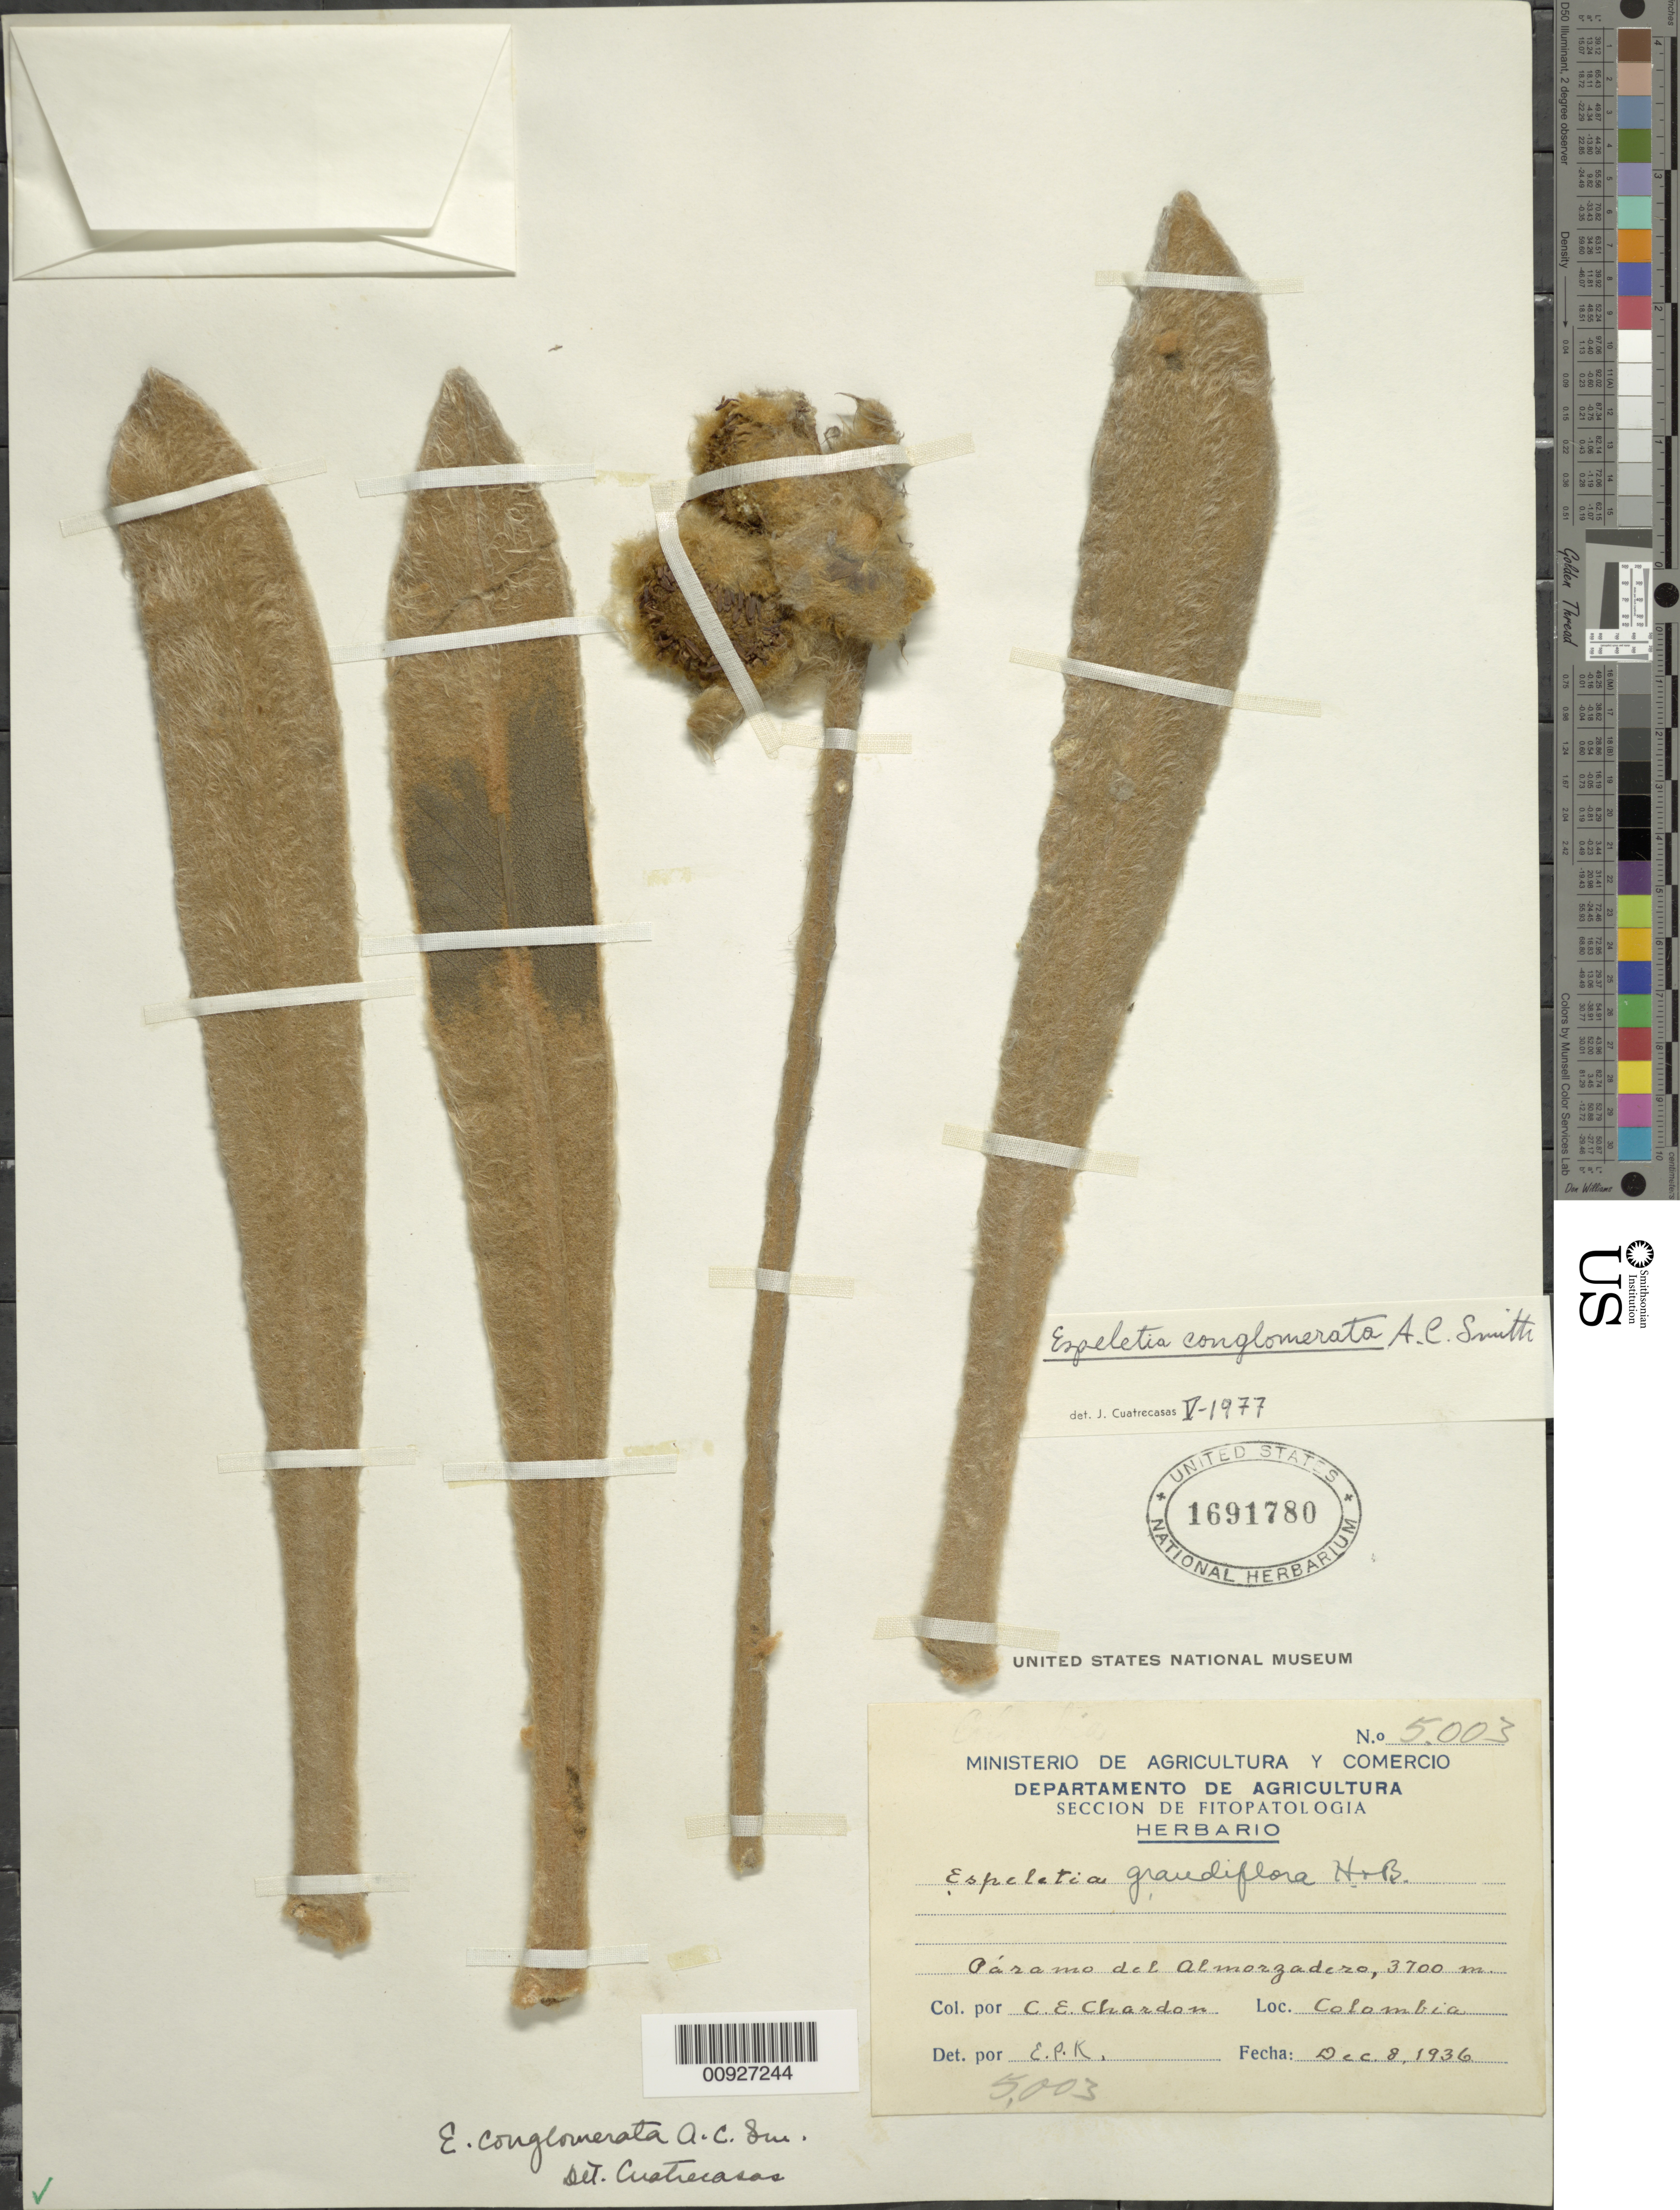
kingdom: Plantae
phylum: Tracheophyta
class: Magnoliopsida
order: Asterales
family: Asteraceae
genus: Espeletia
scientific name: Espeletia conglomerata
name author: A.C. Sm.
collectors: C. E. Chardón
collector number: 5003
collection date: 1936-12-08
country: Colombia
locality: Páramo del Almorzadero.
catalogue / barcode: US 1691780